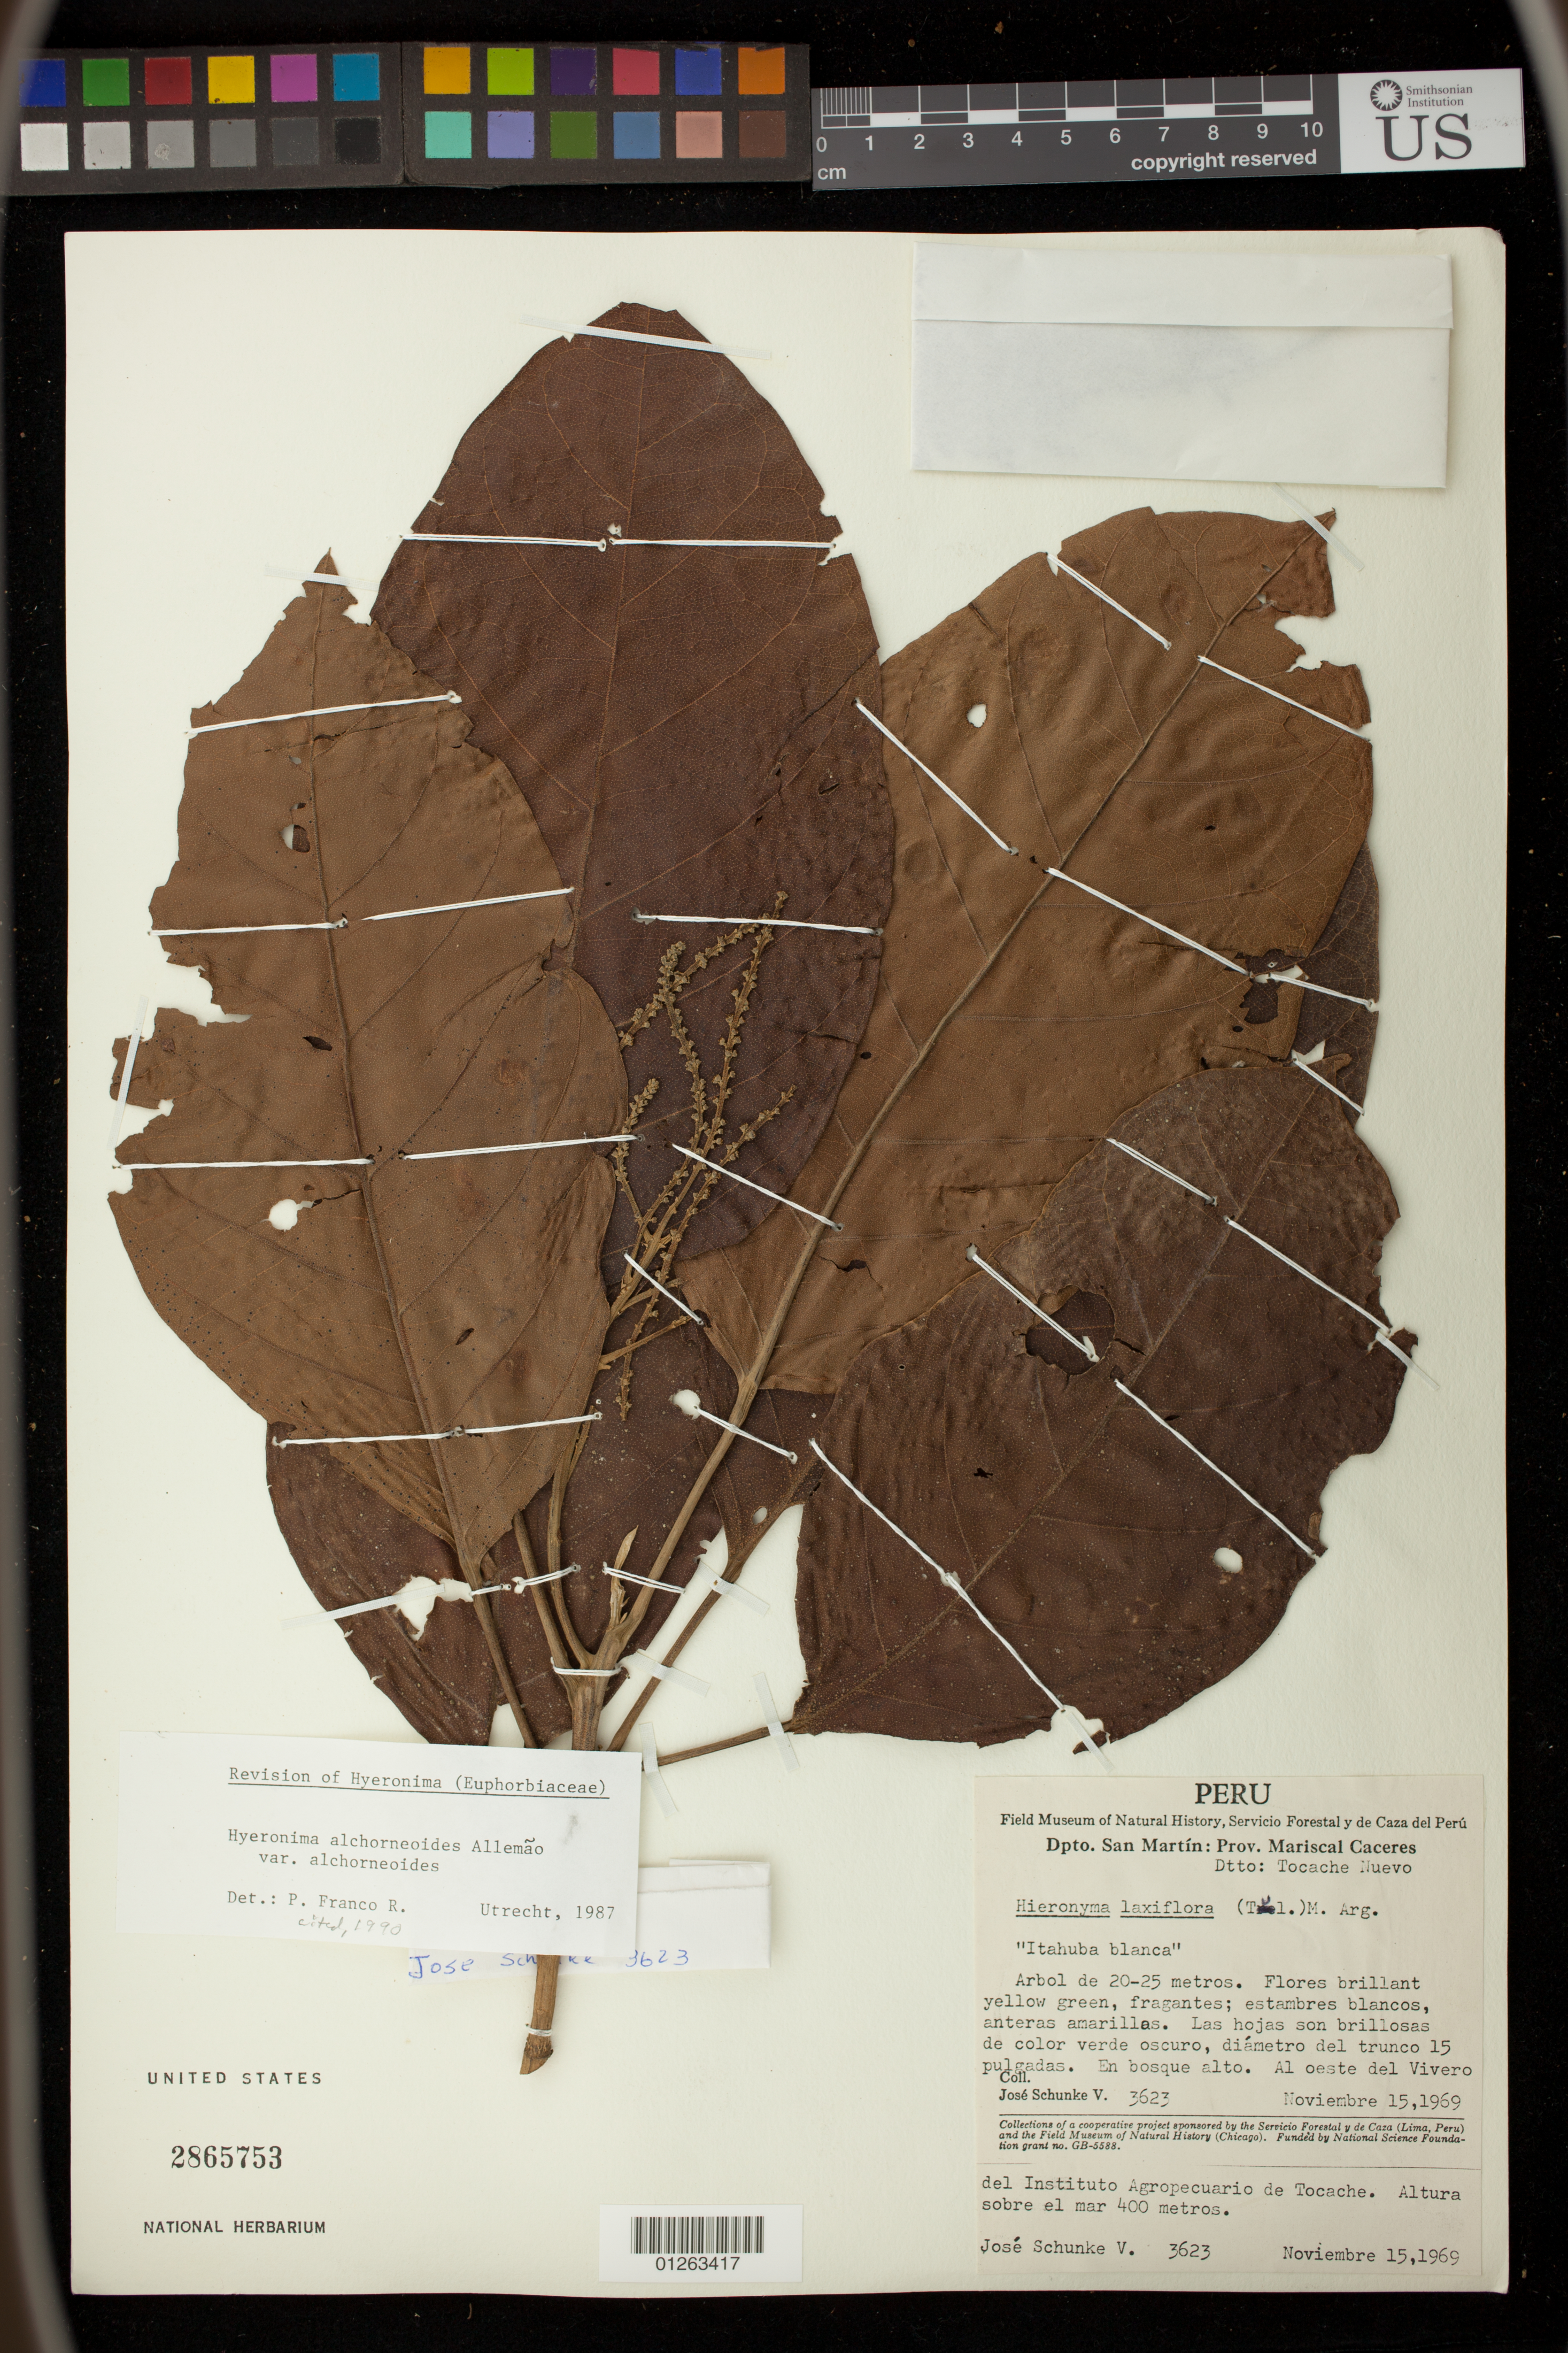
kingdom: Plantae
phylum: Tracheophyta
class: Magnoliopsida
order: Malpighiales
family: Phyllanthaceae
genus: Hieronyma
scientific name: Hieronyma alchorneoides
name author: Allemão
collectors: J. Schunke Vigo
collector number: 3623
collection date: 1969-11-15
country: Peru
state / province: San Martín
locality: Mariscal Caceres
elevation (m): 401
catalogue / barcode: US 2865753